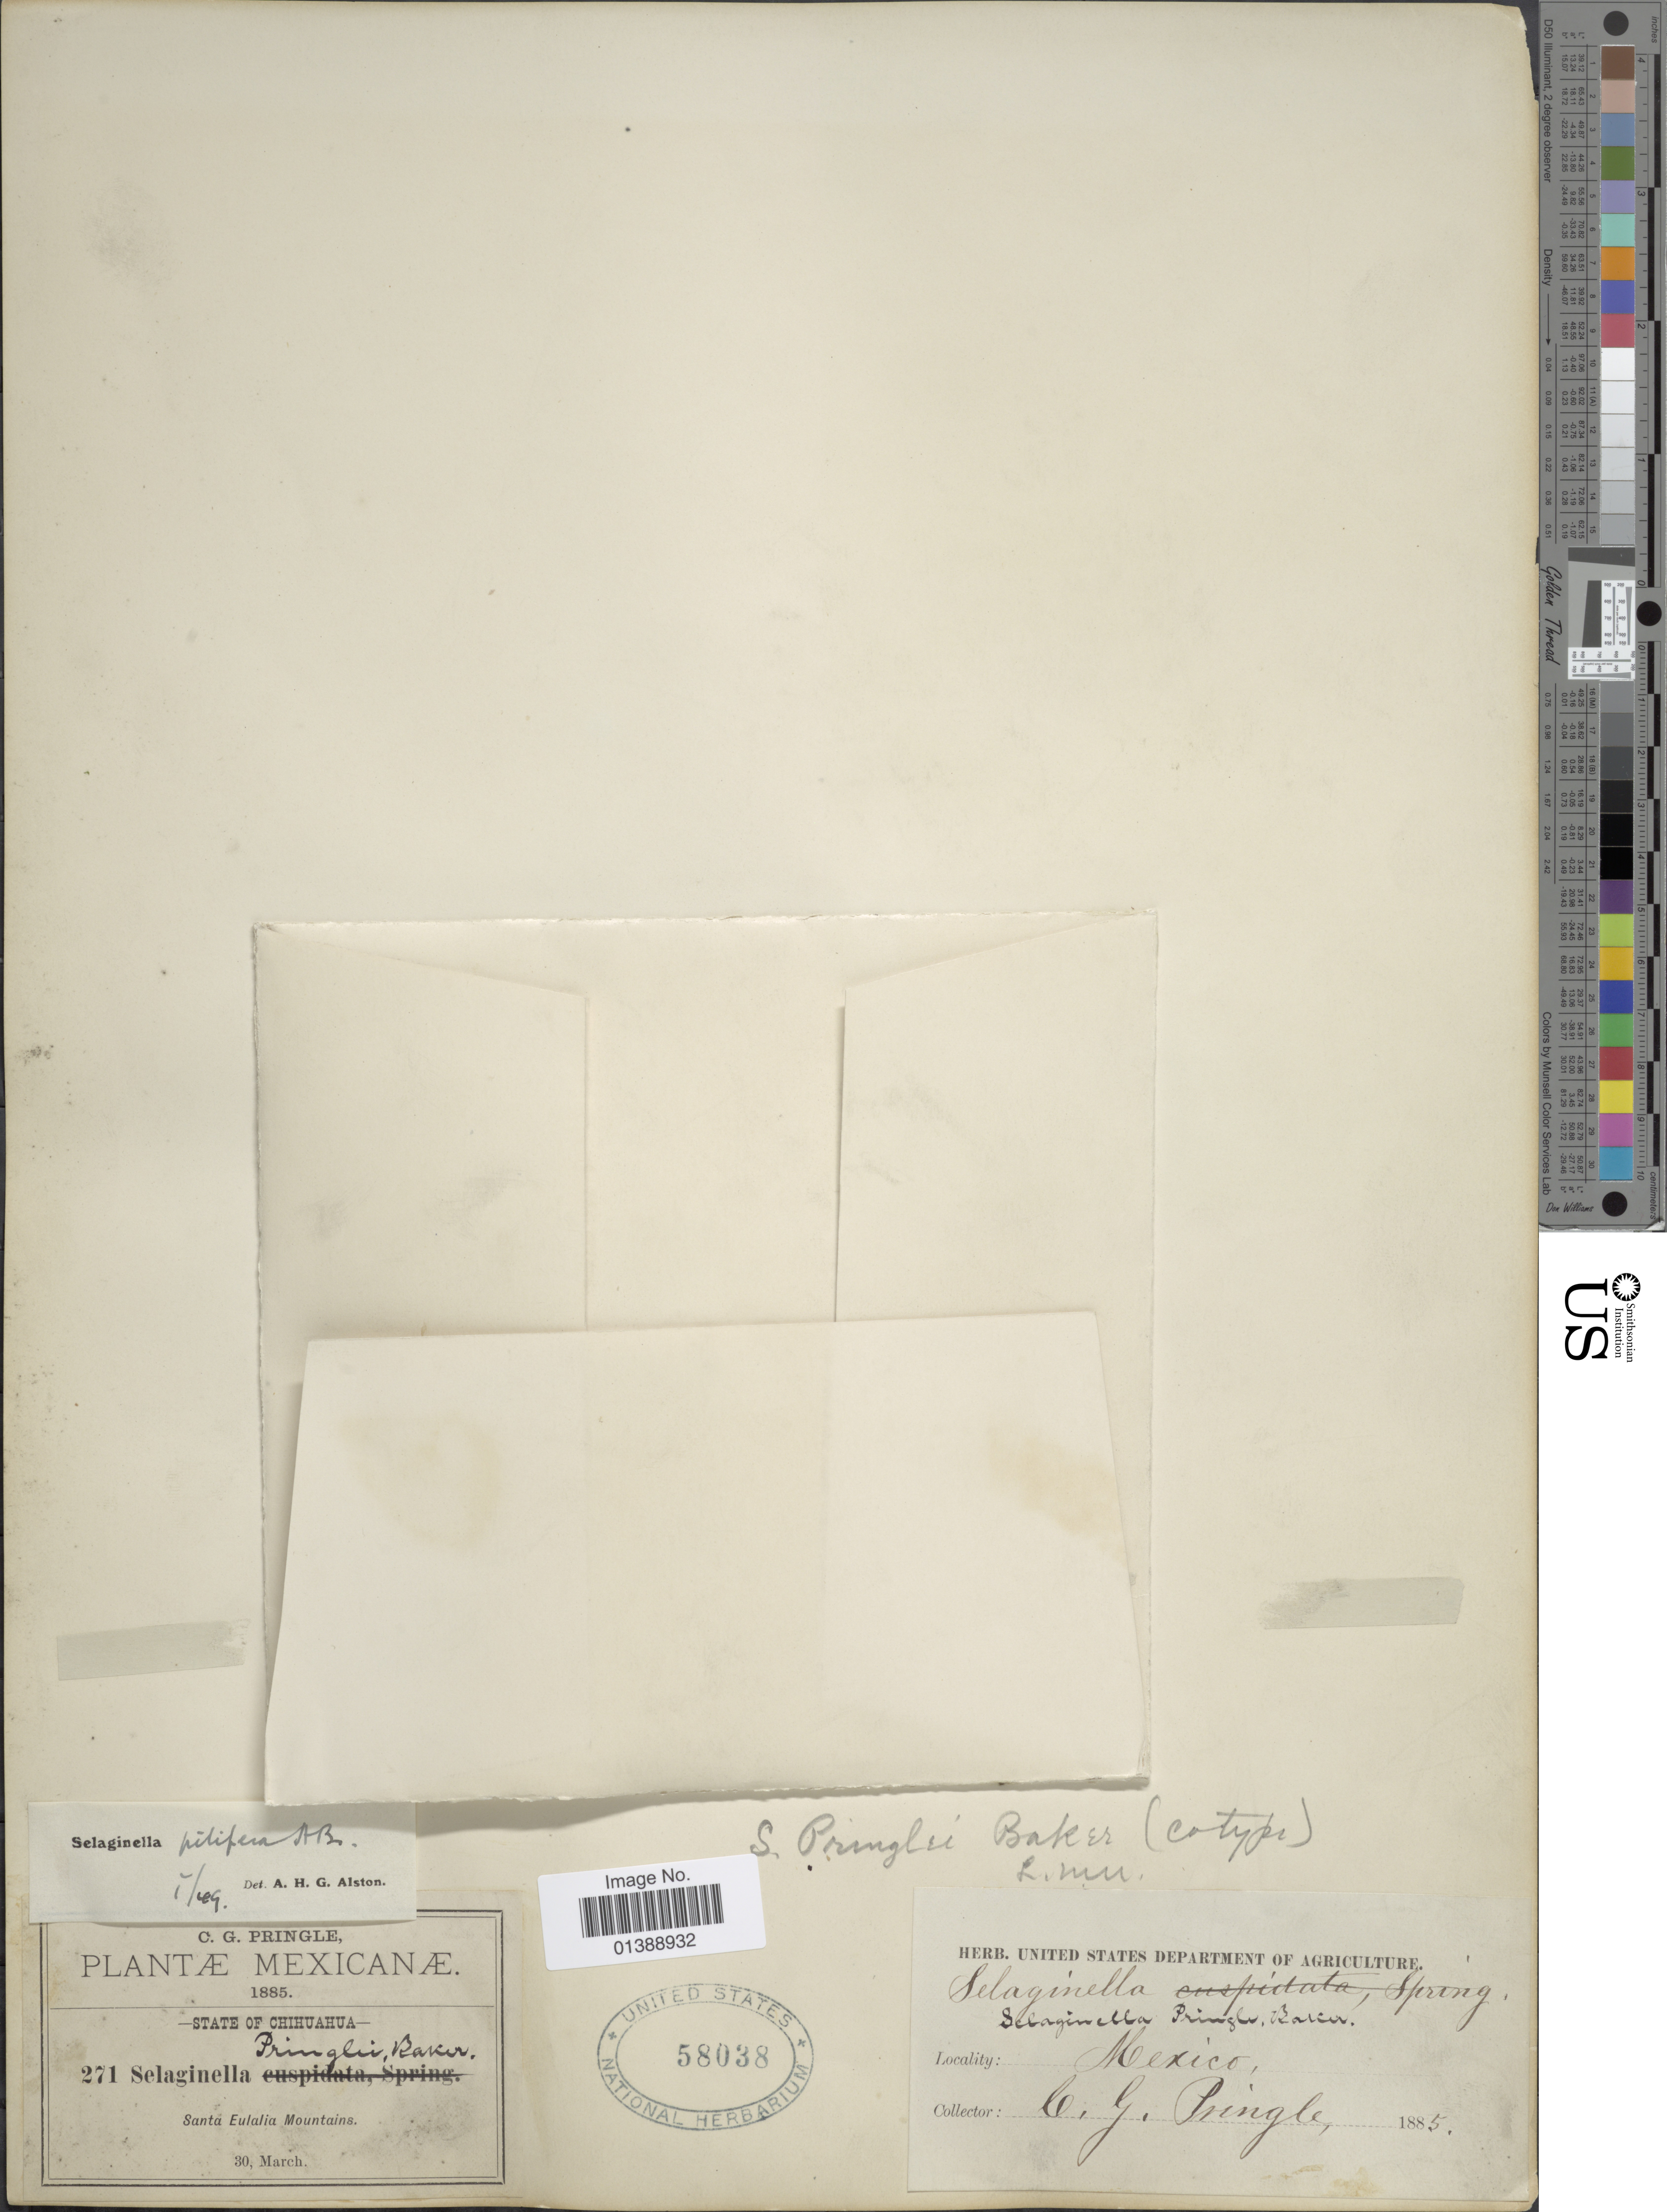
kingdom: Plantae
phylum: Tracheophyta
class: Lycopodiopsida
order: Selaginellales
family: Selaginellaceae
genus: Selaginella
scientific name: Selaginella pilifera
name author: A. Braun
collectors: C. G. Pringle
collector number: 271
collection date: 1885-03-30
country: Mexico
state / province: Chihuahua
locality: Santa Eulalia Mountains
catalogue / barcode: US 58038